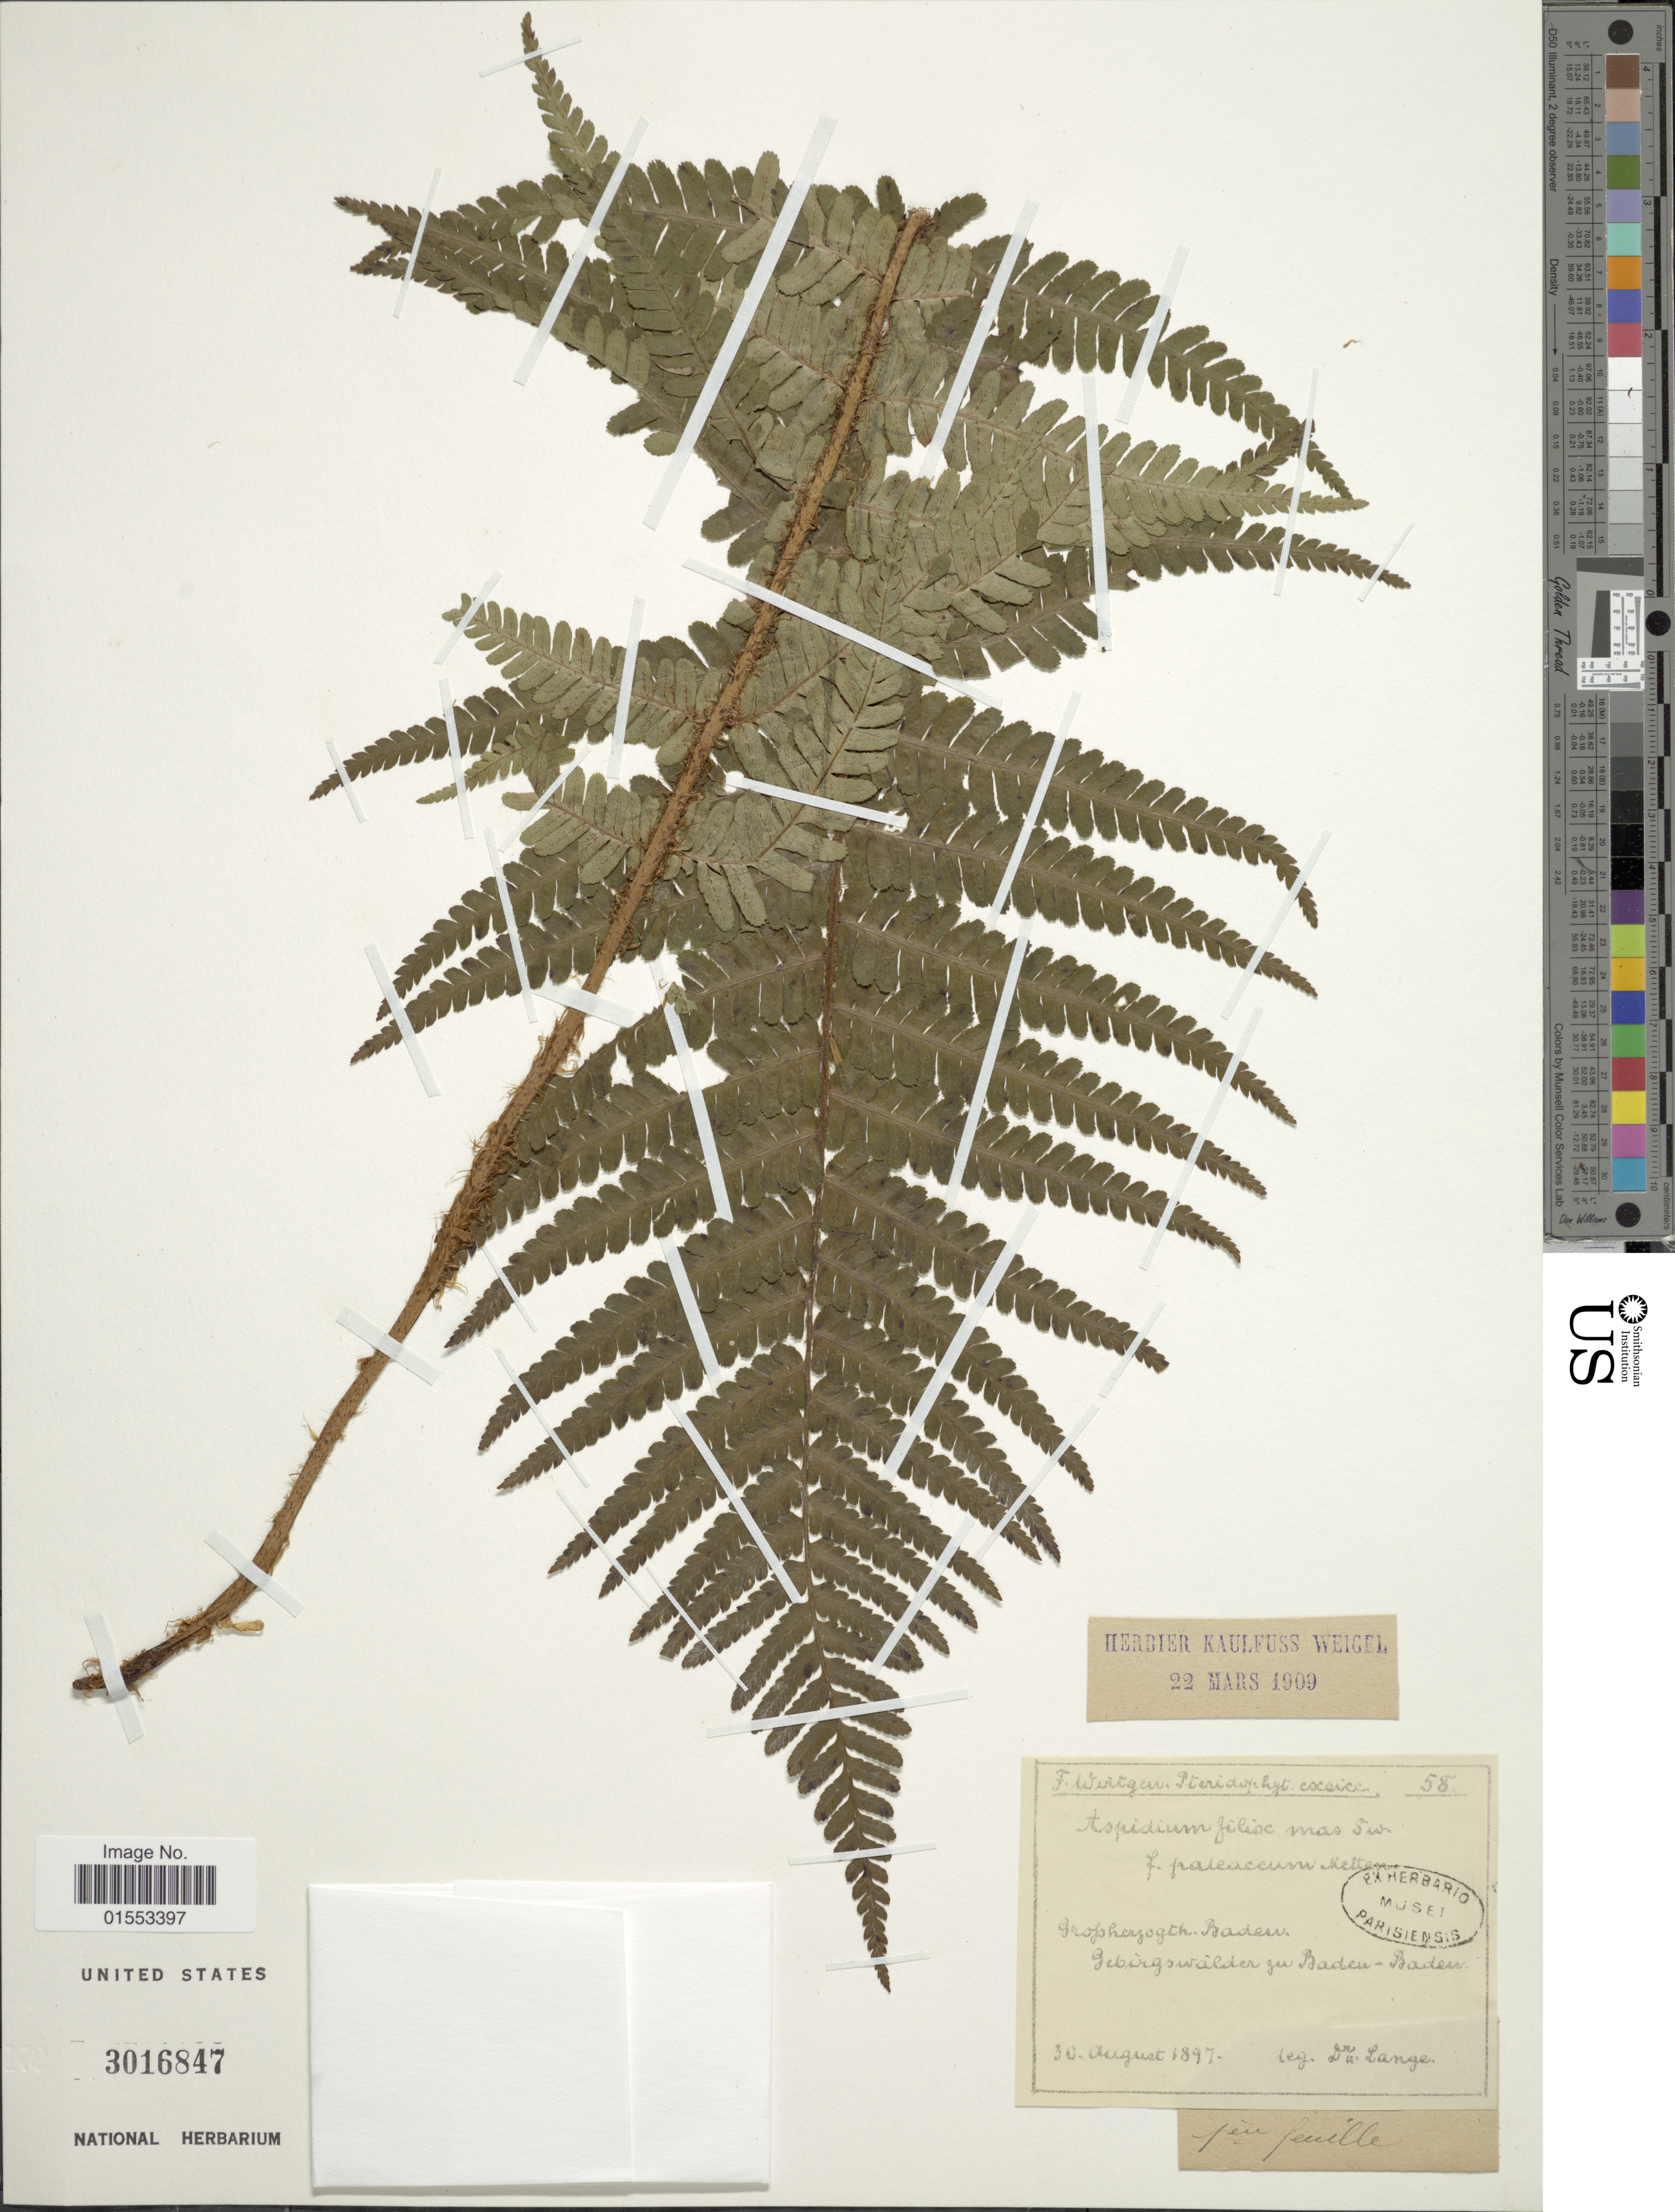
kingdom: Plantae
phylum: Tracheophyta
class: Polypodiopsida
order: Polypodiales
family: Dryopteridaceae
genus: Dryopteris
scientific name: Dryopteris filix-mas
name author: (L.) Schott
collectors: -- Lange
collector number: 58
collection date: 1897-08-30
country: Germany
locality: Gebirgswalden zu Baden- Baden.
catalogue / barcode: US 3016847